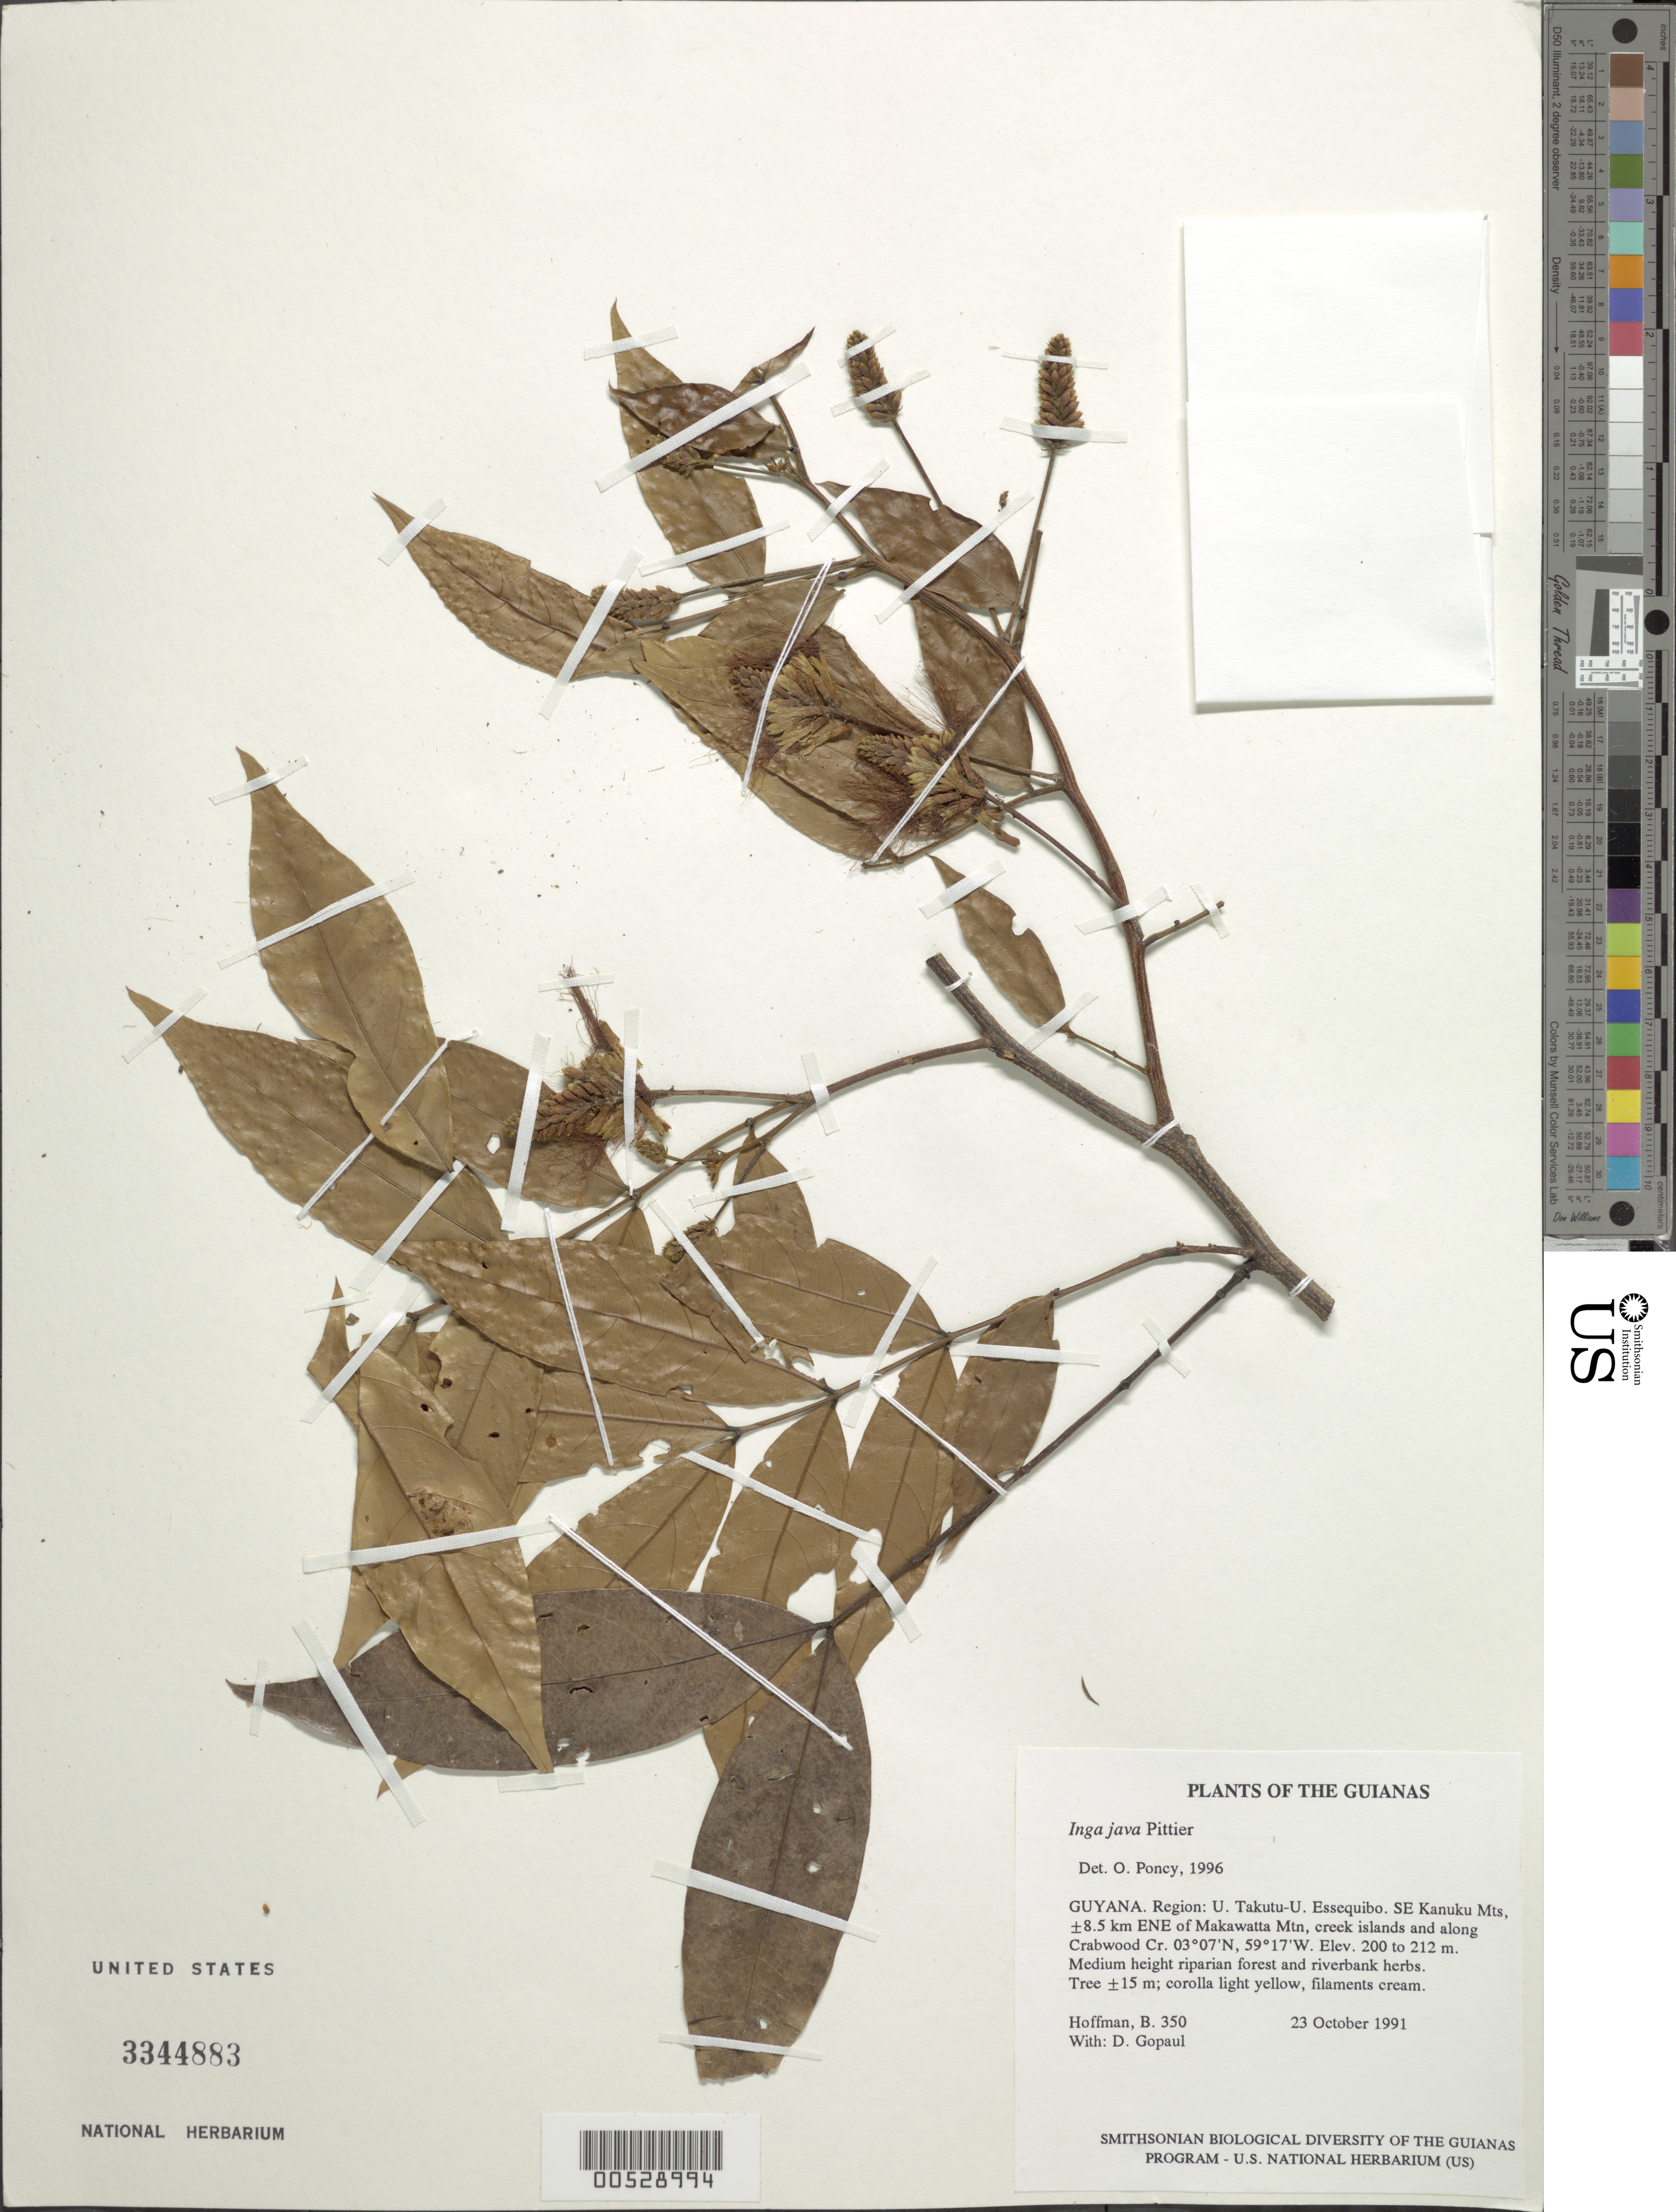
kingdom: Plantae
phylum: Tracheophyta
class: Magnoliopsida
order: Fabales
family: Fabaceae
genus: Inga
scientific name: Inga densiflora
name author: Benth.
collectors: B. Hoffman & D. Gopaul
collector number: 350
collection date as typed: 23 October 1991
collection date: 1991-10-23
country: Guyana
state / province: U. Takutu-U. Essequibo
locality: SE Kanuku Mts, ±8.5 km ENE of Makawatta Mtn, creek islands and along Crabwood Creek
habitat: Medium height riparian forest and riverbank herbs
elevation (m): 200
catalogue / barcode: US 3344883